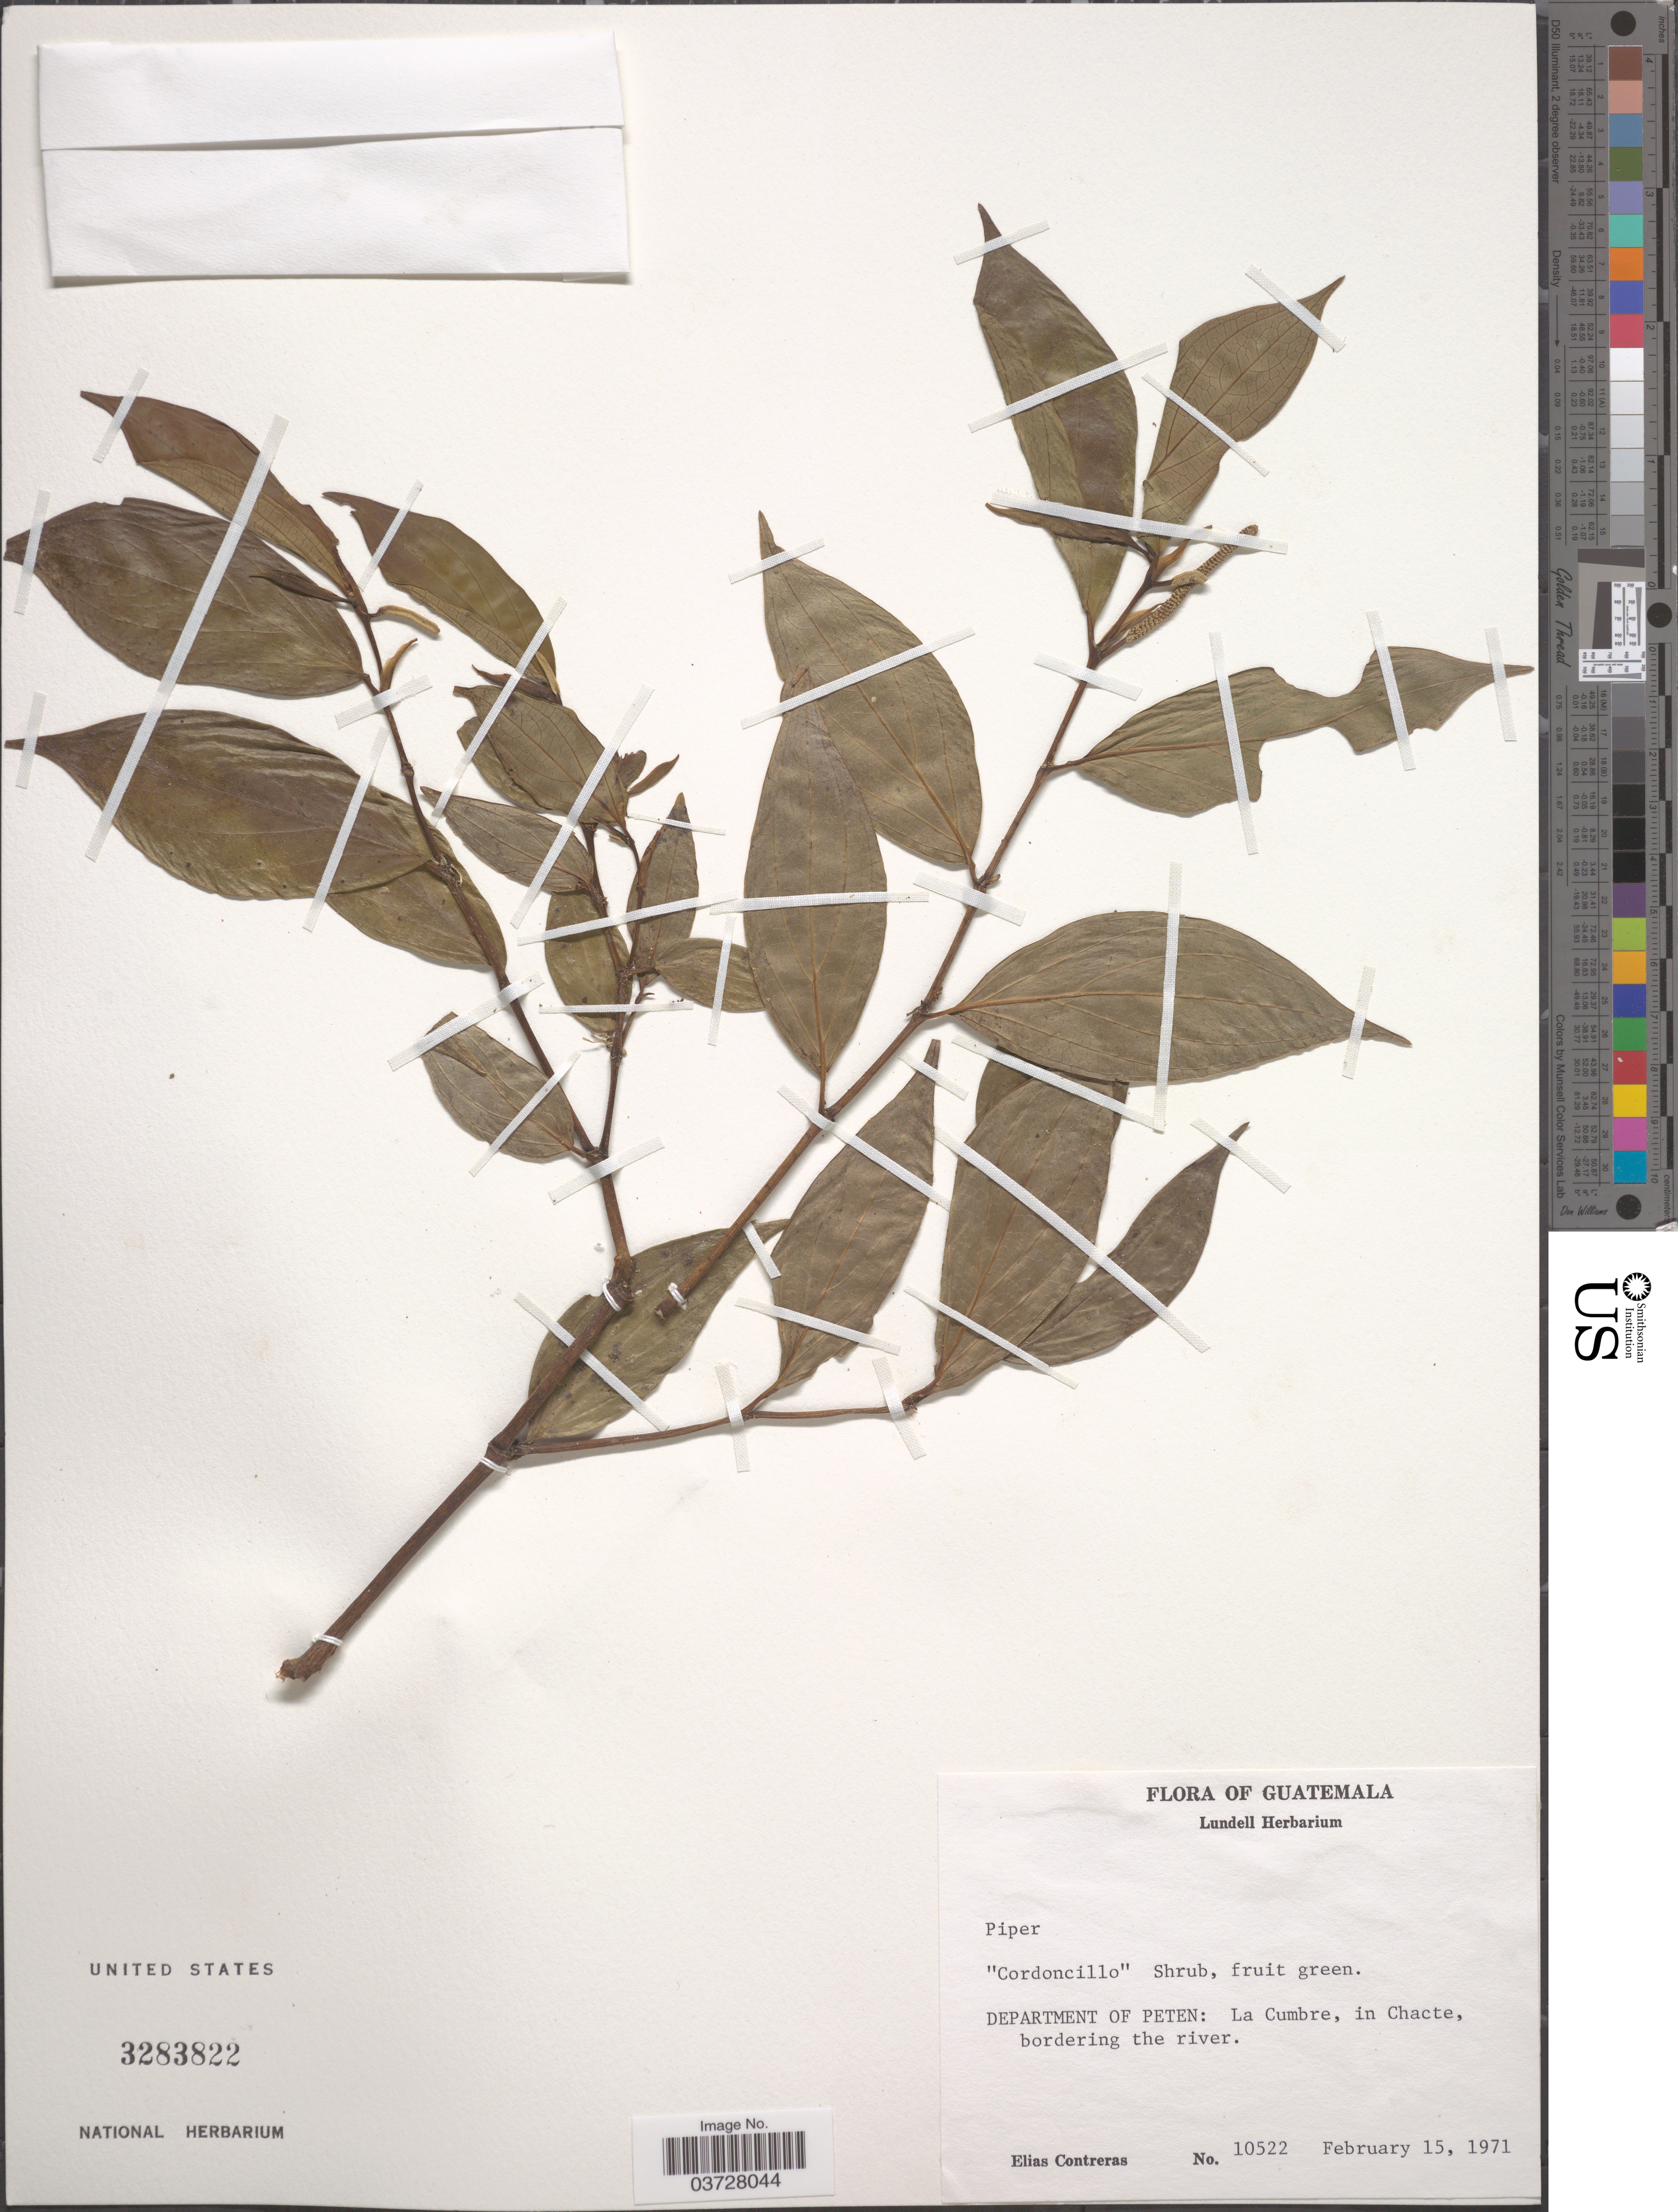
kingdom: Plantae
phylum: Tracheophyta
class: Magnoliopsida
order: Piperales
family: Piperaceae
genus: Piper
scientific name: Piper sp.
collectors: E. Contreras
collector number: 10522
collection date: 1971-02-15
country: Guatemala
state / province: El Peten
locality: Department of Peten: La Cumbre, in Chacte, bordering the river.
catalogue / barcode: US 3283822